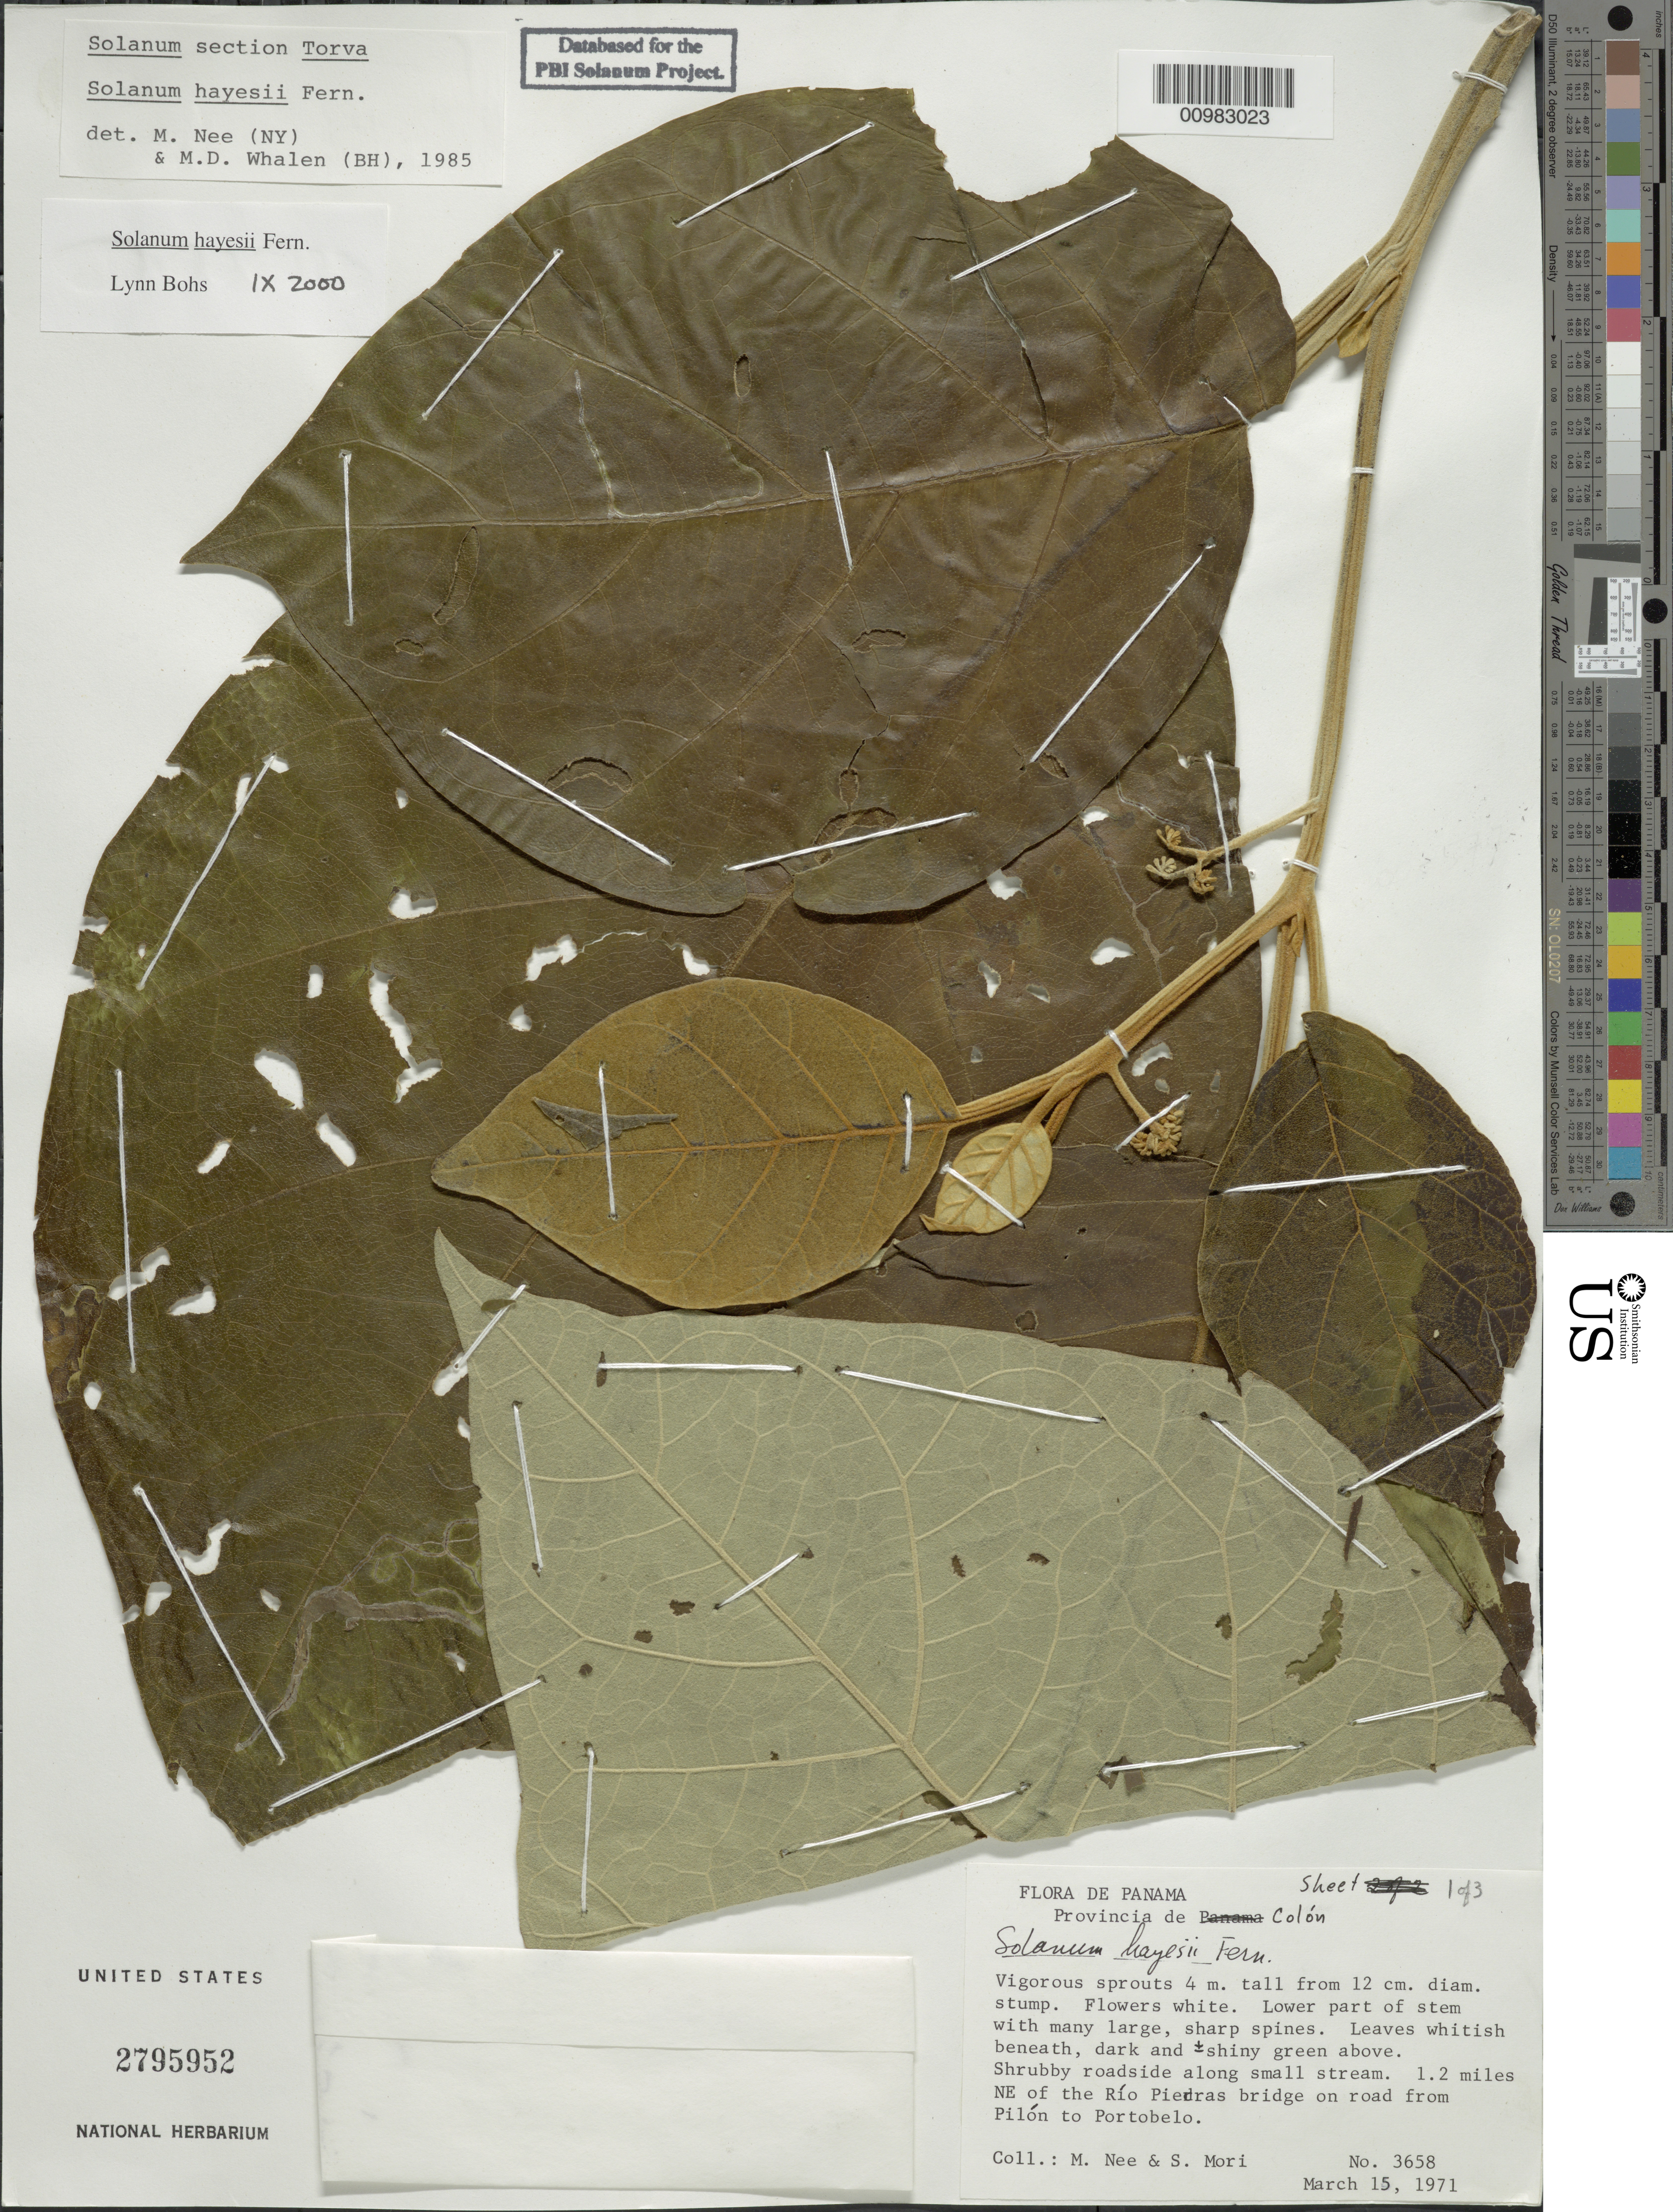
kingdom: Plantae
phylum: Tracheophyta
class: Magnoliopsida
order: Solanales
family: Solanaceae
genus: Solanum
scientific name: Solanum hayesii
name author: Fernald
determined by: Bohs, L. A.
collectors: M. Nee & S. Mori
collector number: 3658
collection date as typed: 15 Mar 1971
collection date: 1971-03-15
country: Panama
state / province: Colón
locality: Along small stream. 1.2 miles NE of the Río Piedras bridge on road from Pilón to Portobelo.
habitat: Shrubby roadside.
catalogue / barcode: US 2795952